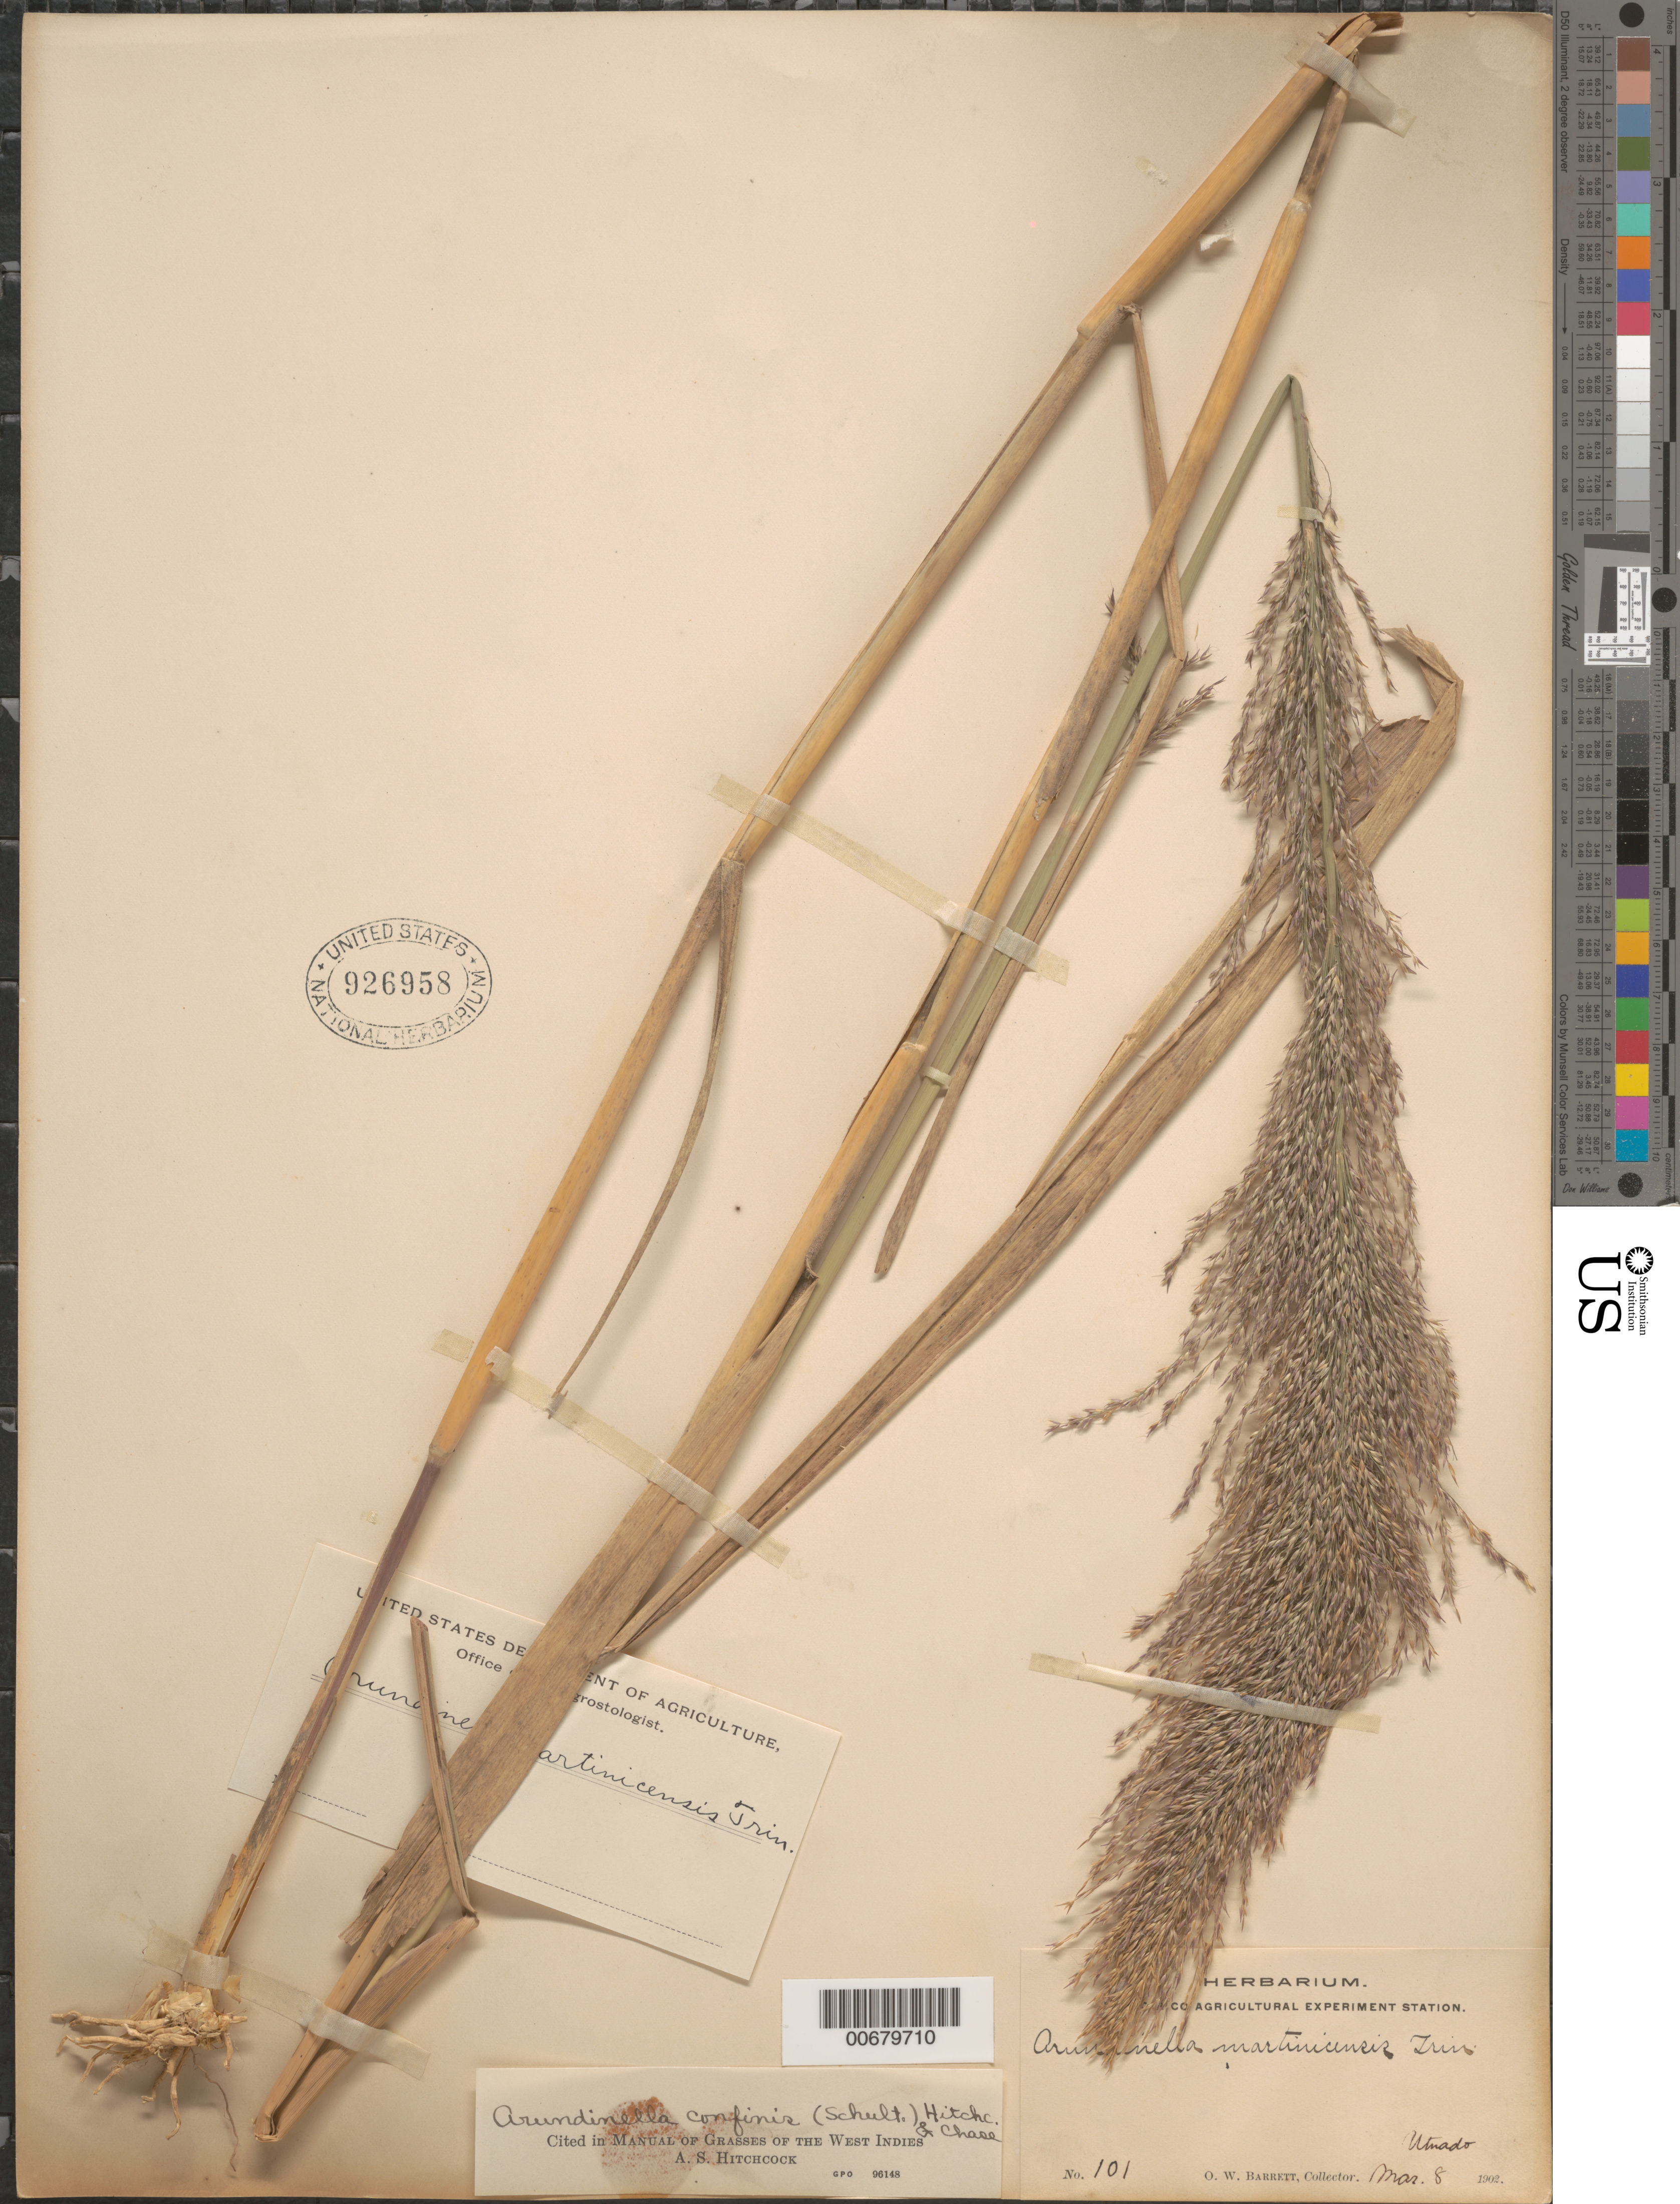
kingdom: Plantae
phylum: Tracheophyta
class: Liliopsida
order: Poales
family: Poaceae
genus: Arundinella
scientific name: Arundinella hispida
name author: (Humb. & Bonpl. ex Willd.) Kuntze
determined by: Hitchcock, Albert S.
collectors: O. Barrett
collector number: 101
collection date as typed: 08 Mar 1902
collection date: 1902-03-08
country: Puerto Rico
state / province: Utuado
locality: Utuado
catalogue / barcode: US 926958